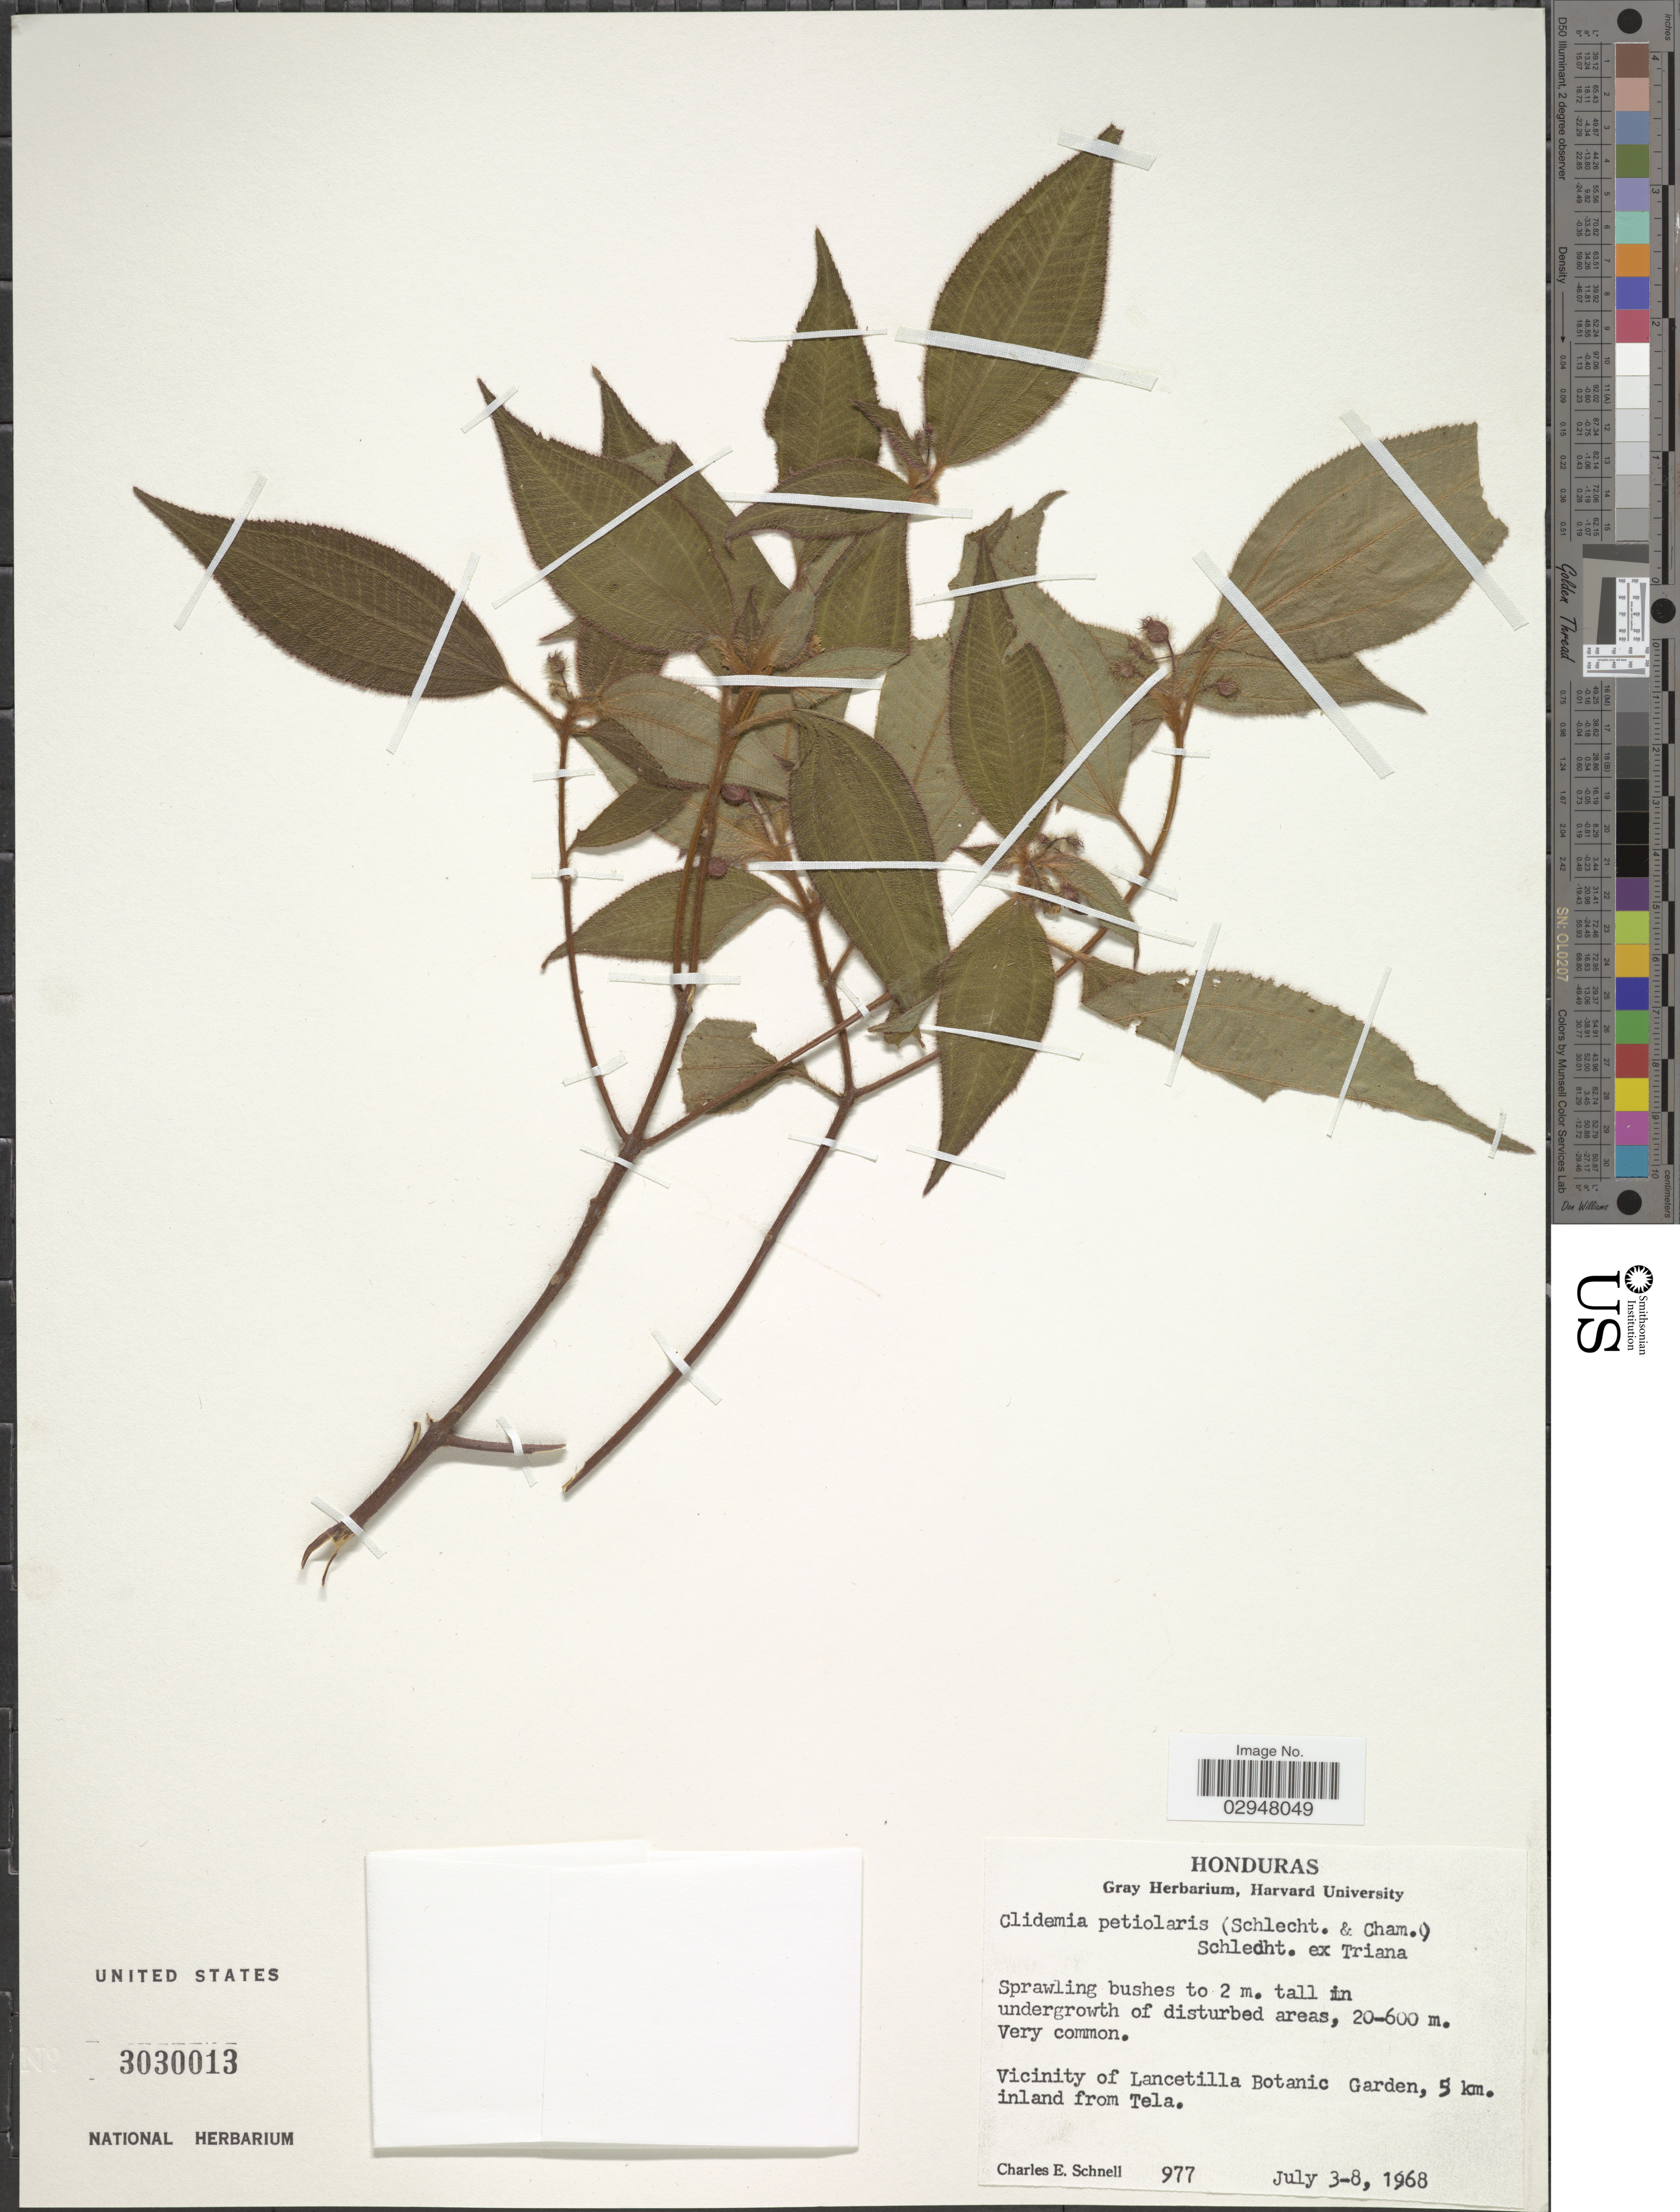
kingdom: Plantae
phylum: Tracheophyta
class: Magnoliopsida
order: Myrtales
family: Melastomataceae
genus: Clidemia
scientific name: Clidemia petiolaris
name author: (Schltdl. & Cham.) Schltdl. ex Triana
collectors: C. Schnell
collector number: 977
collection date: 1968-07-03/1968-07-08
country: Honduras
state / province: Atlántida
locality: Vicinity of Lancetilla Botanic Garden, 5 km. inland from Tela.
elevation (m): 20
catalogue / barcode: US 3030013